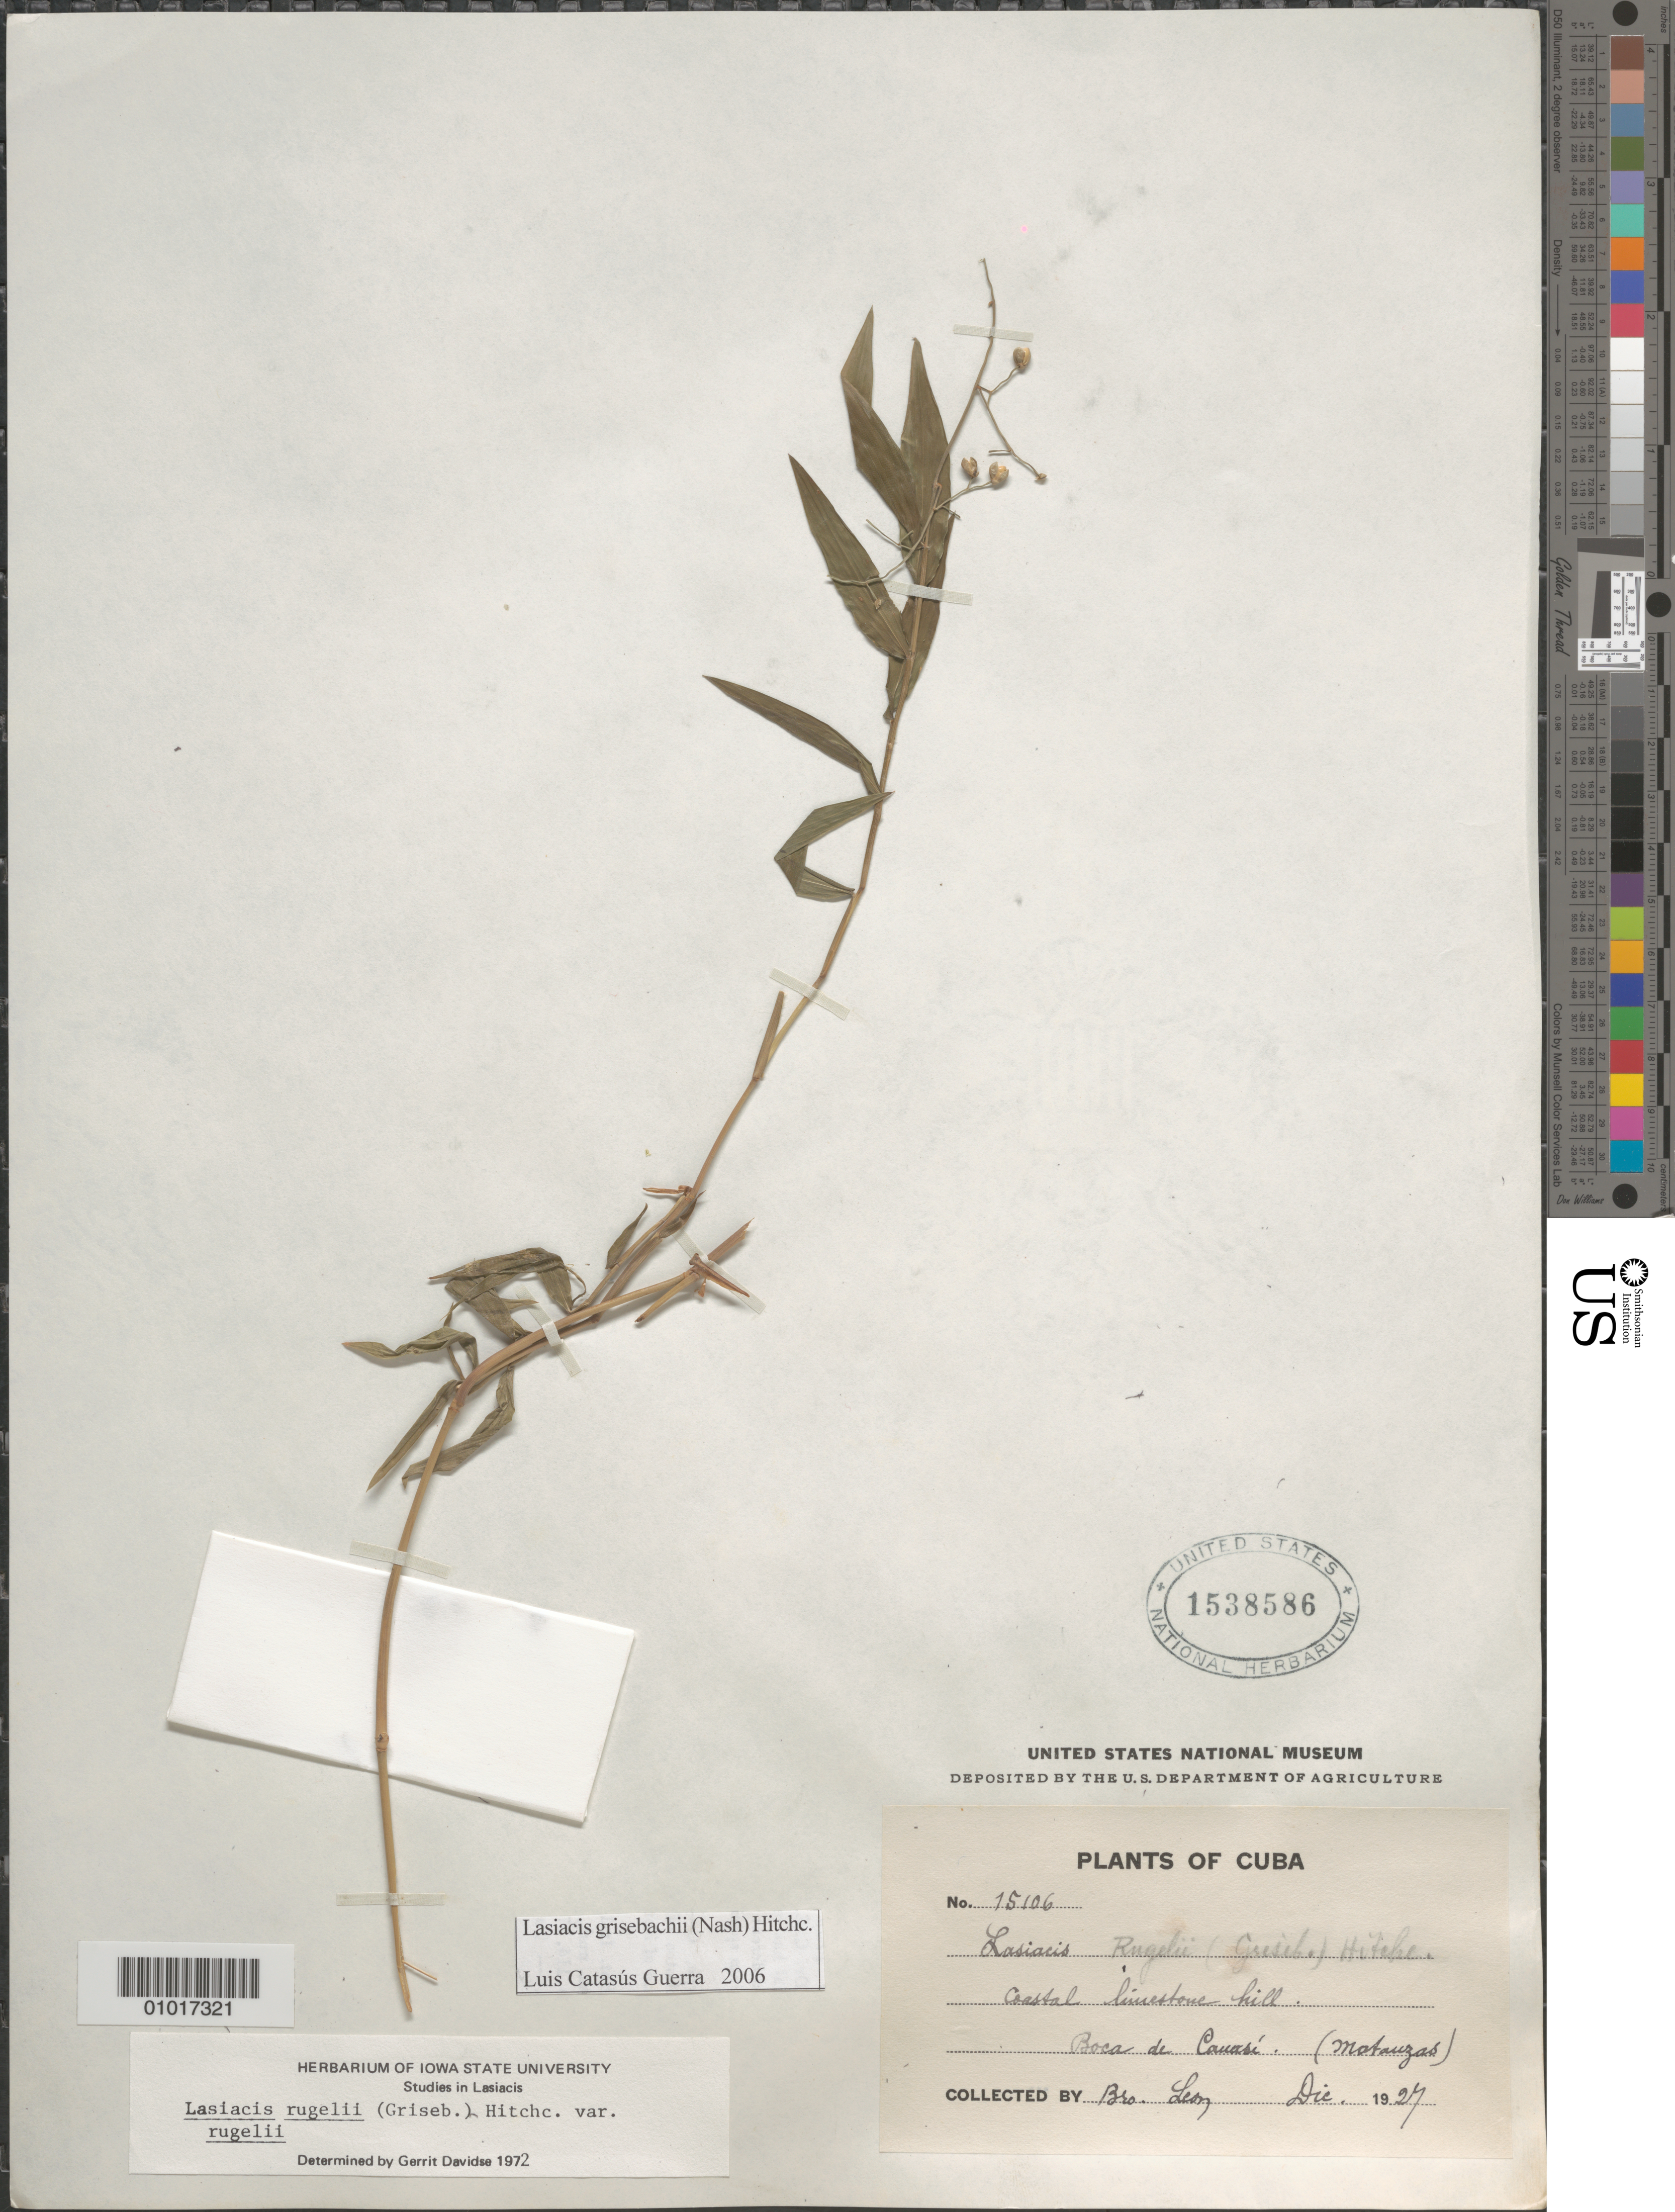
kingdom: Plantae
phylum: Tracheophyta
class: Liliopsida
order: Poales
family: Poaceae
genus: Lasiacis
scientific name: Lasiacis grisebachii var. grisebachii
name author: (Nash) Hitchc.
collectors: Bro. León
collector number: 15106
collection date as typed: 01 Dec 1927 to 31 Dec 1927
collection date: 1927-12-01/1927-12-31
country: Cuba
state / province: Matanzas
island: Cuba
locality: Coastal limestone hill, Boca de Cauase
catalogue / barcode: US 1538586